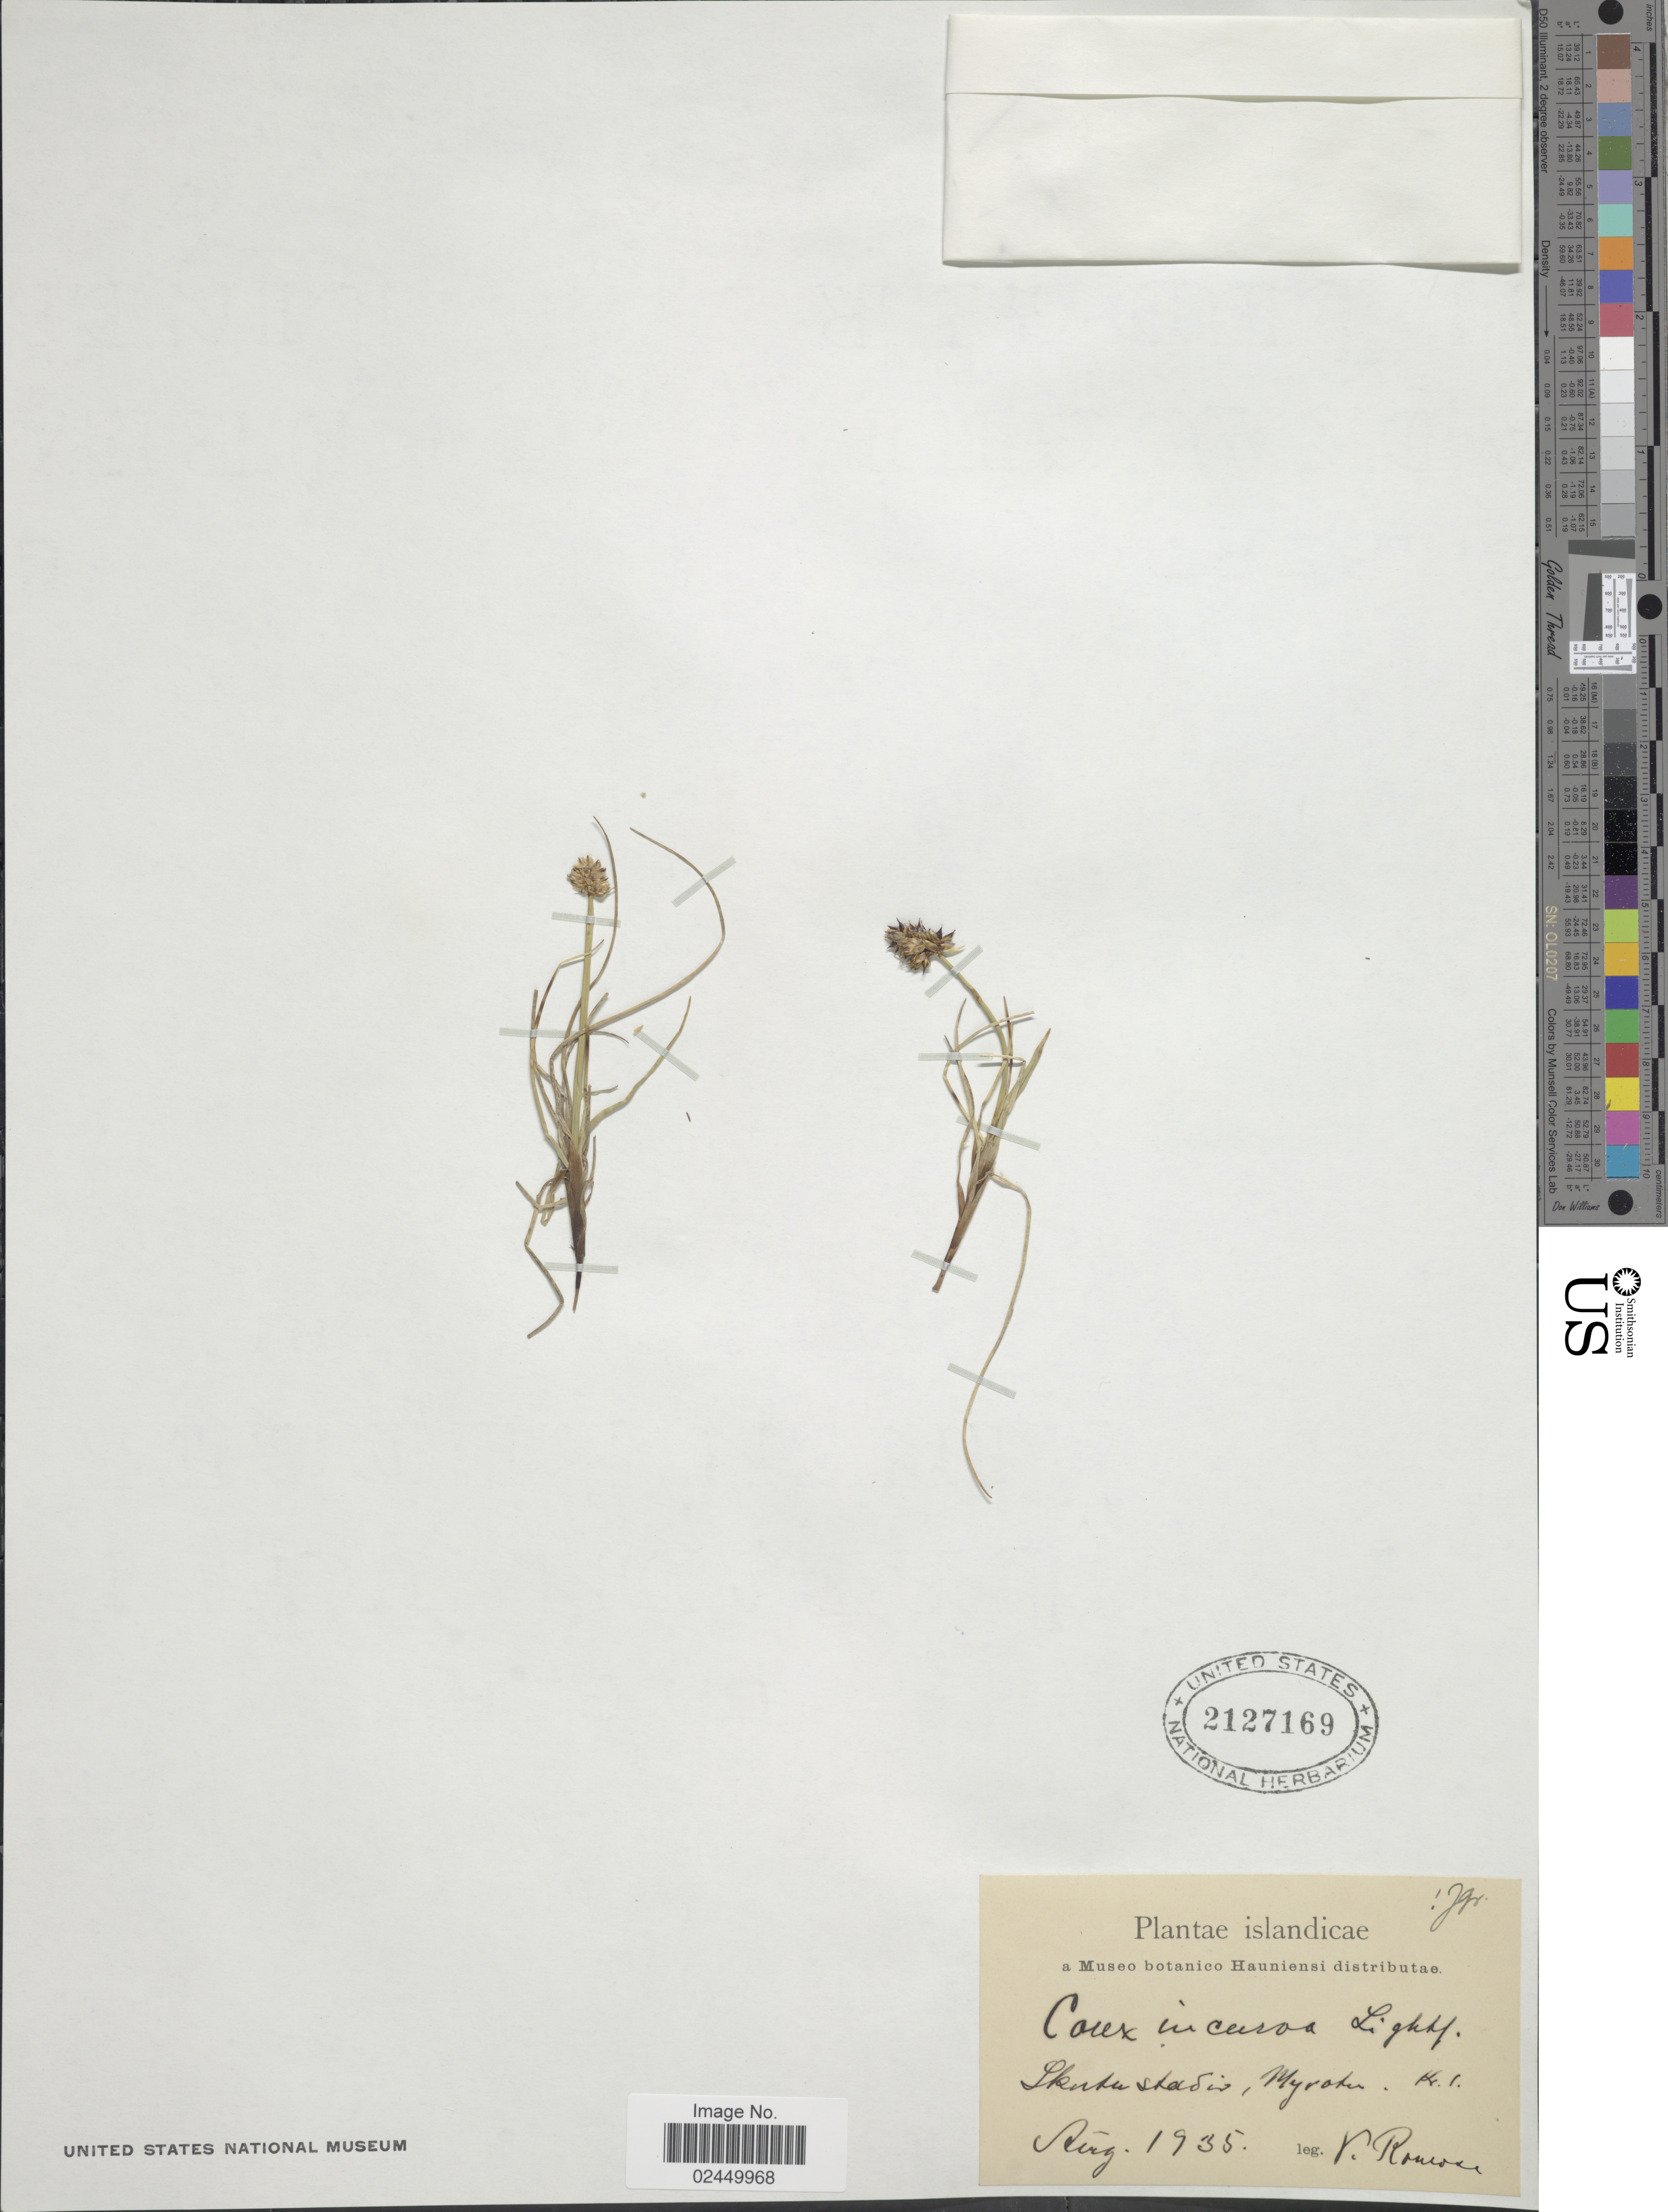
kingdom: Plantae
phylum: Tracheophyta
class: Liliopsida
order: Poales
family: Cyperaceae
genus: Carex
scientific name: Carex maritima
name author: Gunnerus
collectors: V. Romose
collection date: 1935-08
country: Iceland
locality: Islandicae. Skútustaðir, Myvatn.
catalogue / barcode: US 2127169